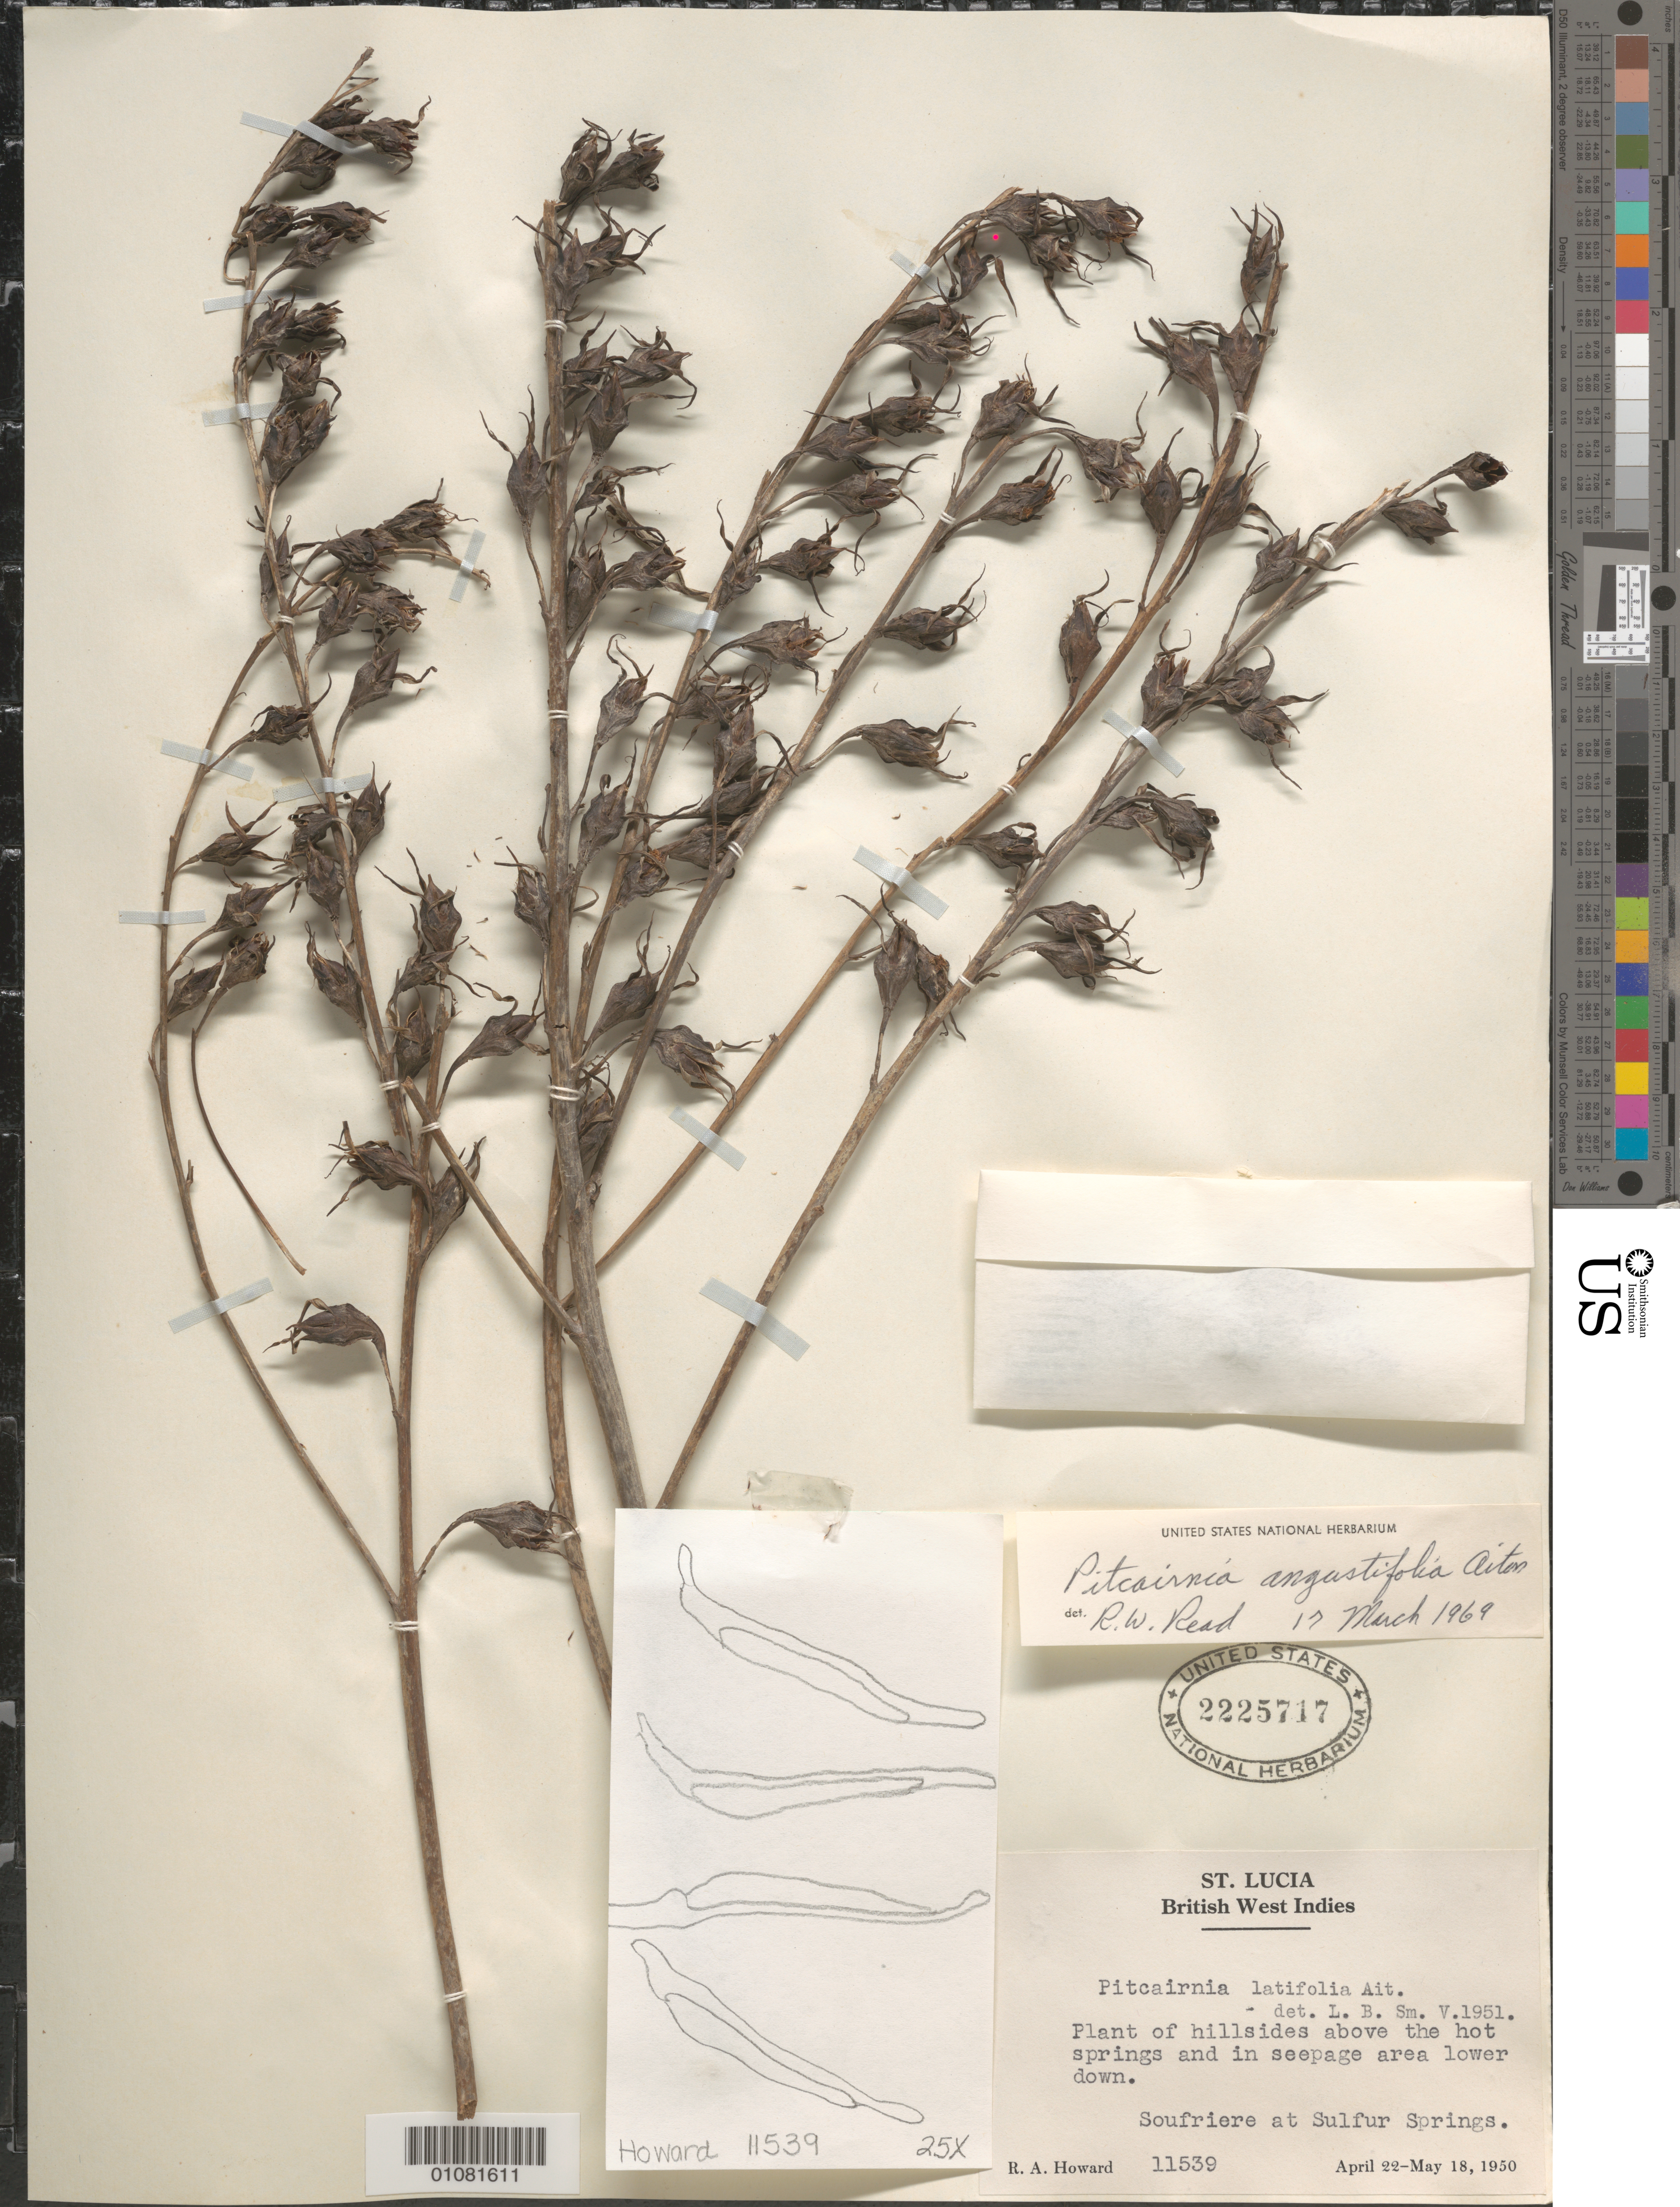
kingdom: Plantae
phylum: Tracheophyta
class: Liliopsida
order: Poales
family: Bromeliaceae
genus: Pitcairnia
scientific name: Pitcairnia angustifolia var. angustifolia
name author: Sol. ex Aiton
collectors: R. A. Howard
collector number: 11539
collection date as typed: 22 Apr 1950 to 18 Apr 1950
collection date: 1950-04-18/1950-04-22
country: St. Lucia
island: St. Lucia I.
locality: Soufriere at Sulfur Springs. Plant of hillsides above the hot springs and in seepage area lower down.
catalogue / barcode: US 2225717